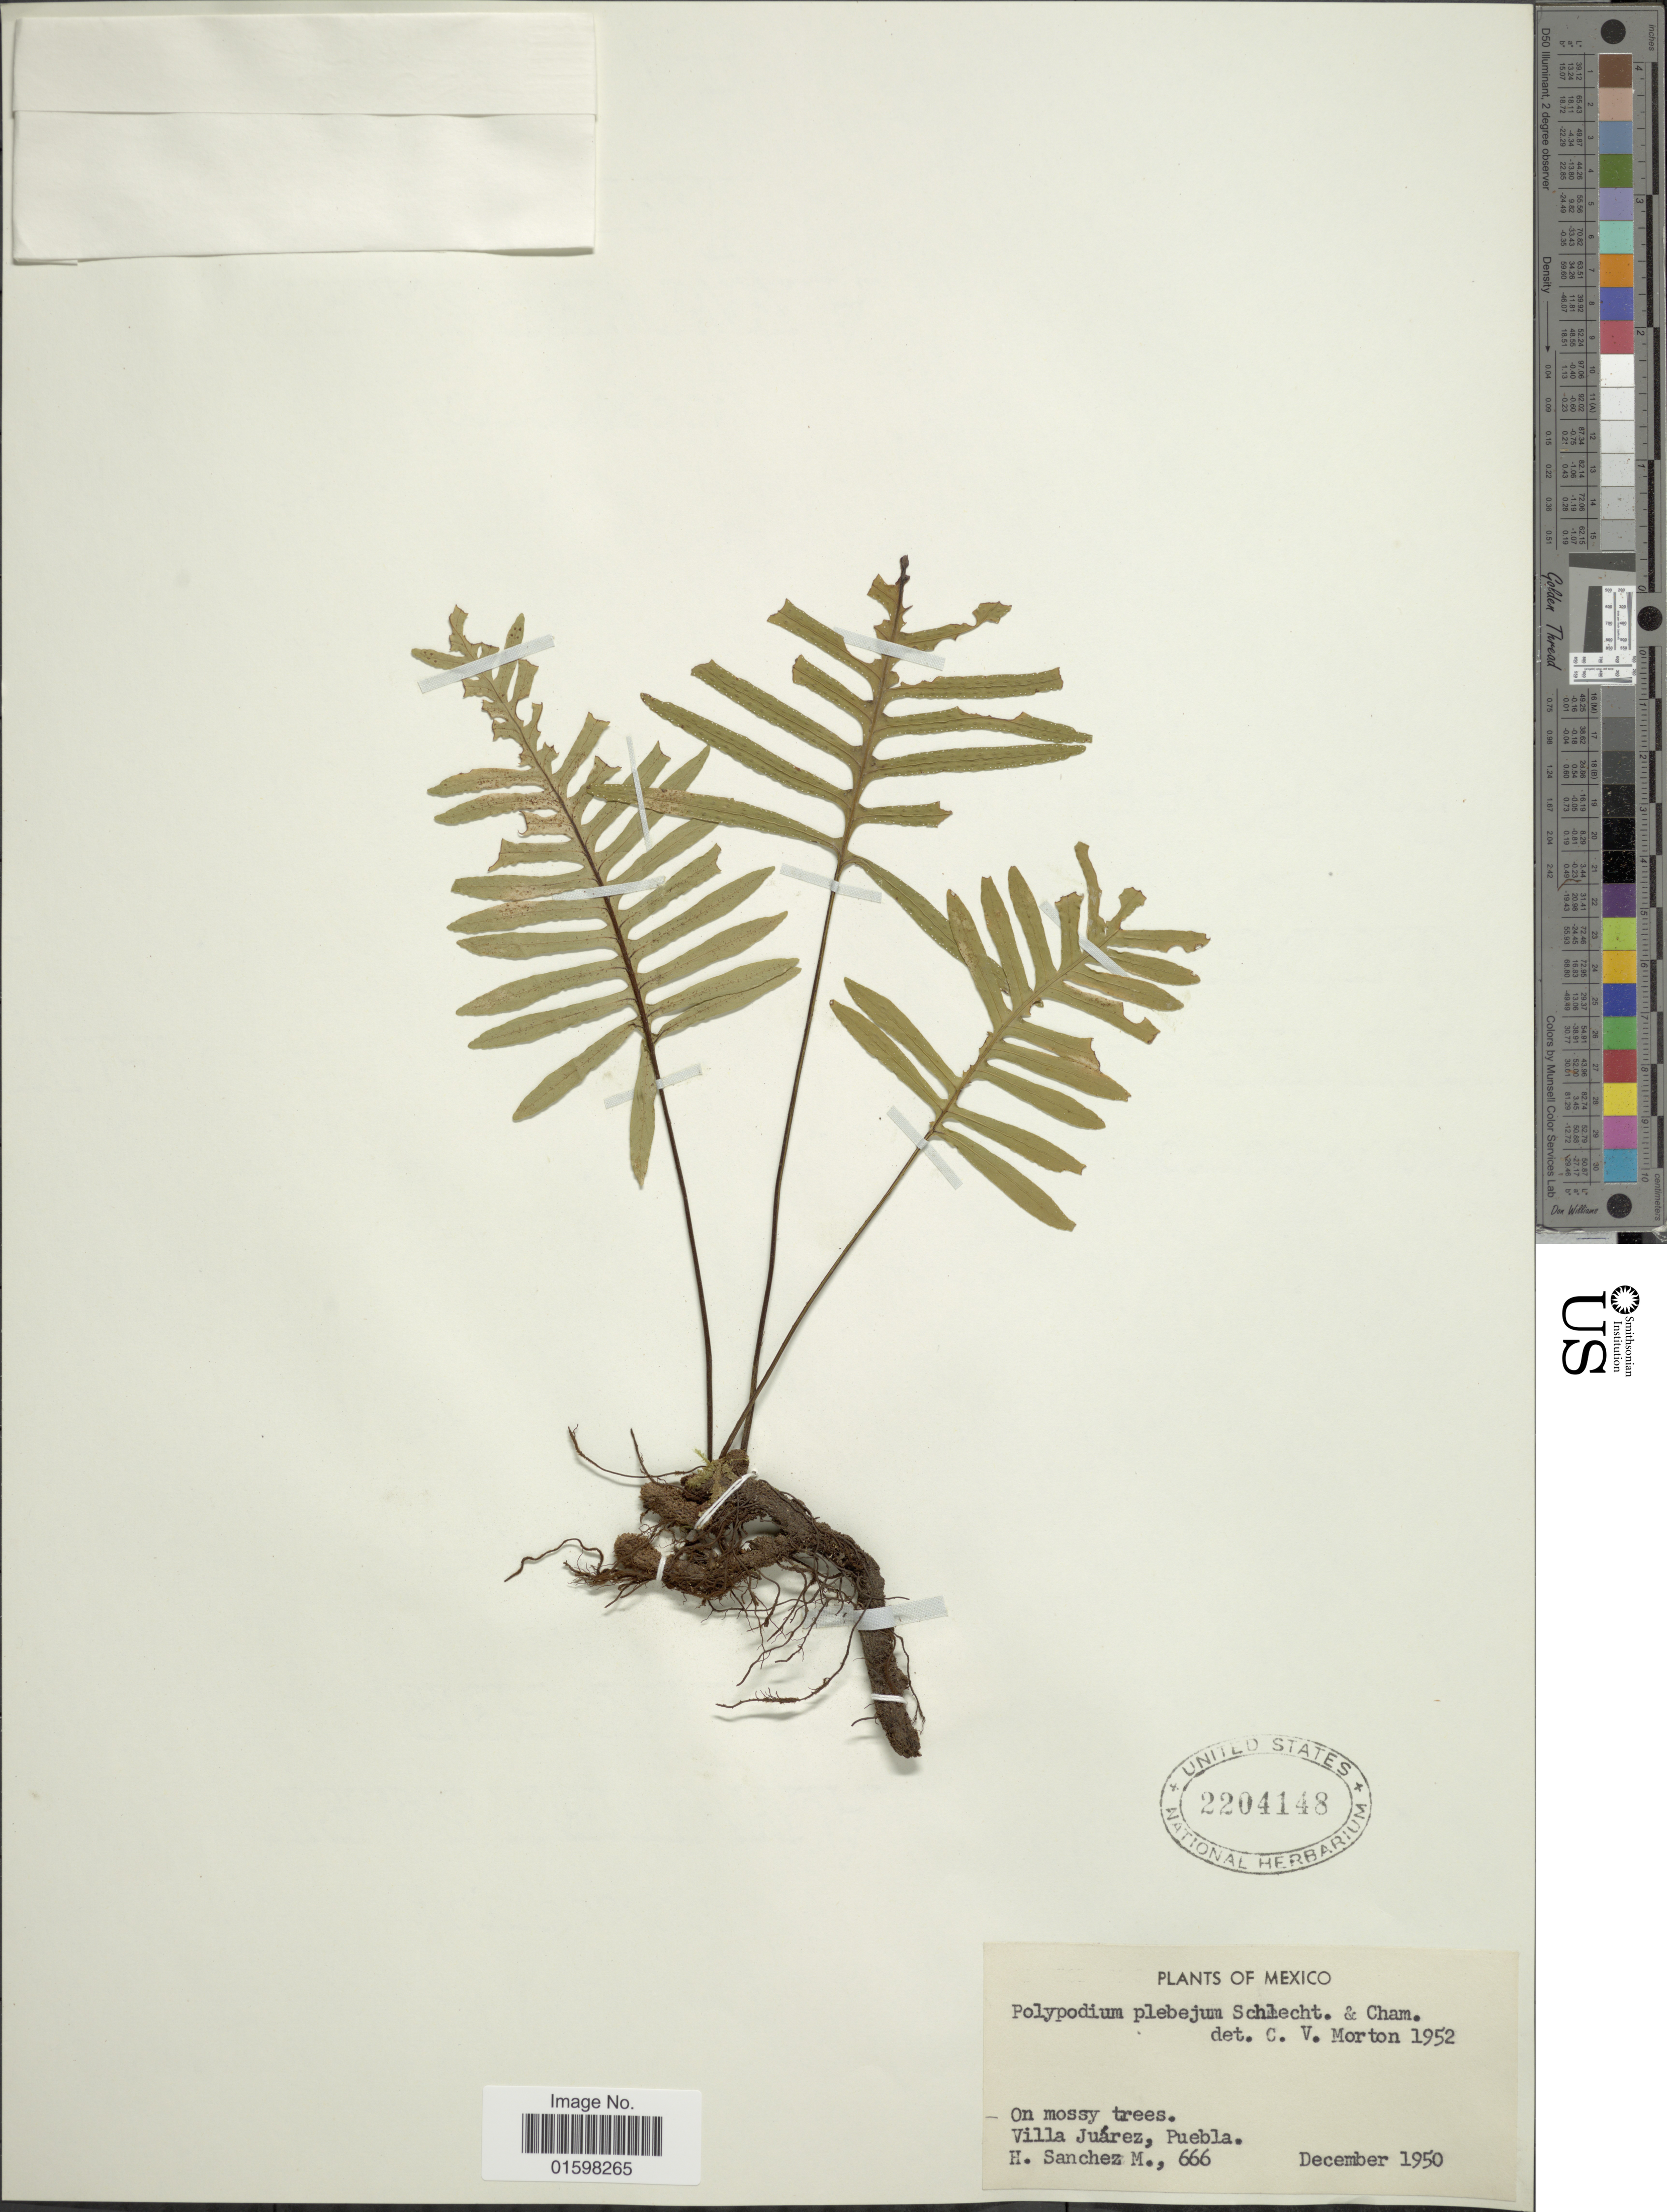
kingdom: Plantae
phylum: Tracheophyta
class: Polypodiopsida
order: Polypodiales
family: Polypodiaceae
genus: Pleopeltis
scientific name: Pleopeltis plebeia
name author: (Schltdl. ex Cham.) A.R. Sm. & Tejero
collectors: H. Sánchez-Mejorada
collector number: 666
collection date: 1950-12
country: Mexico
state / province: Puebla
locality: Villa Juarez, Puebla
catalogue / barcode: US 2204148